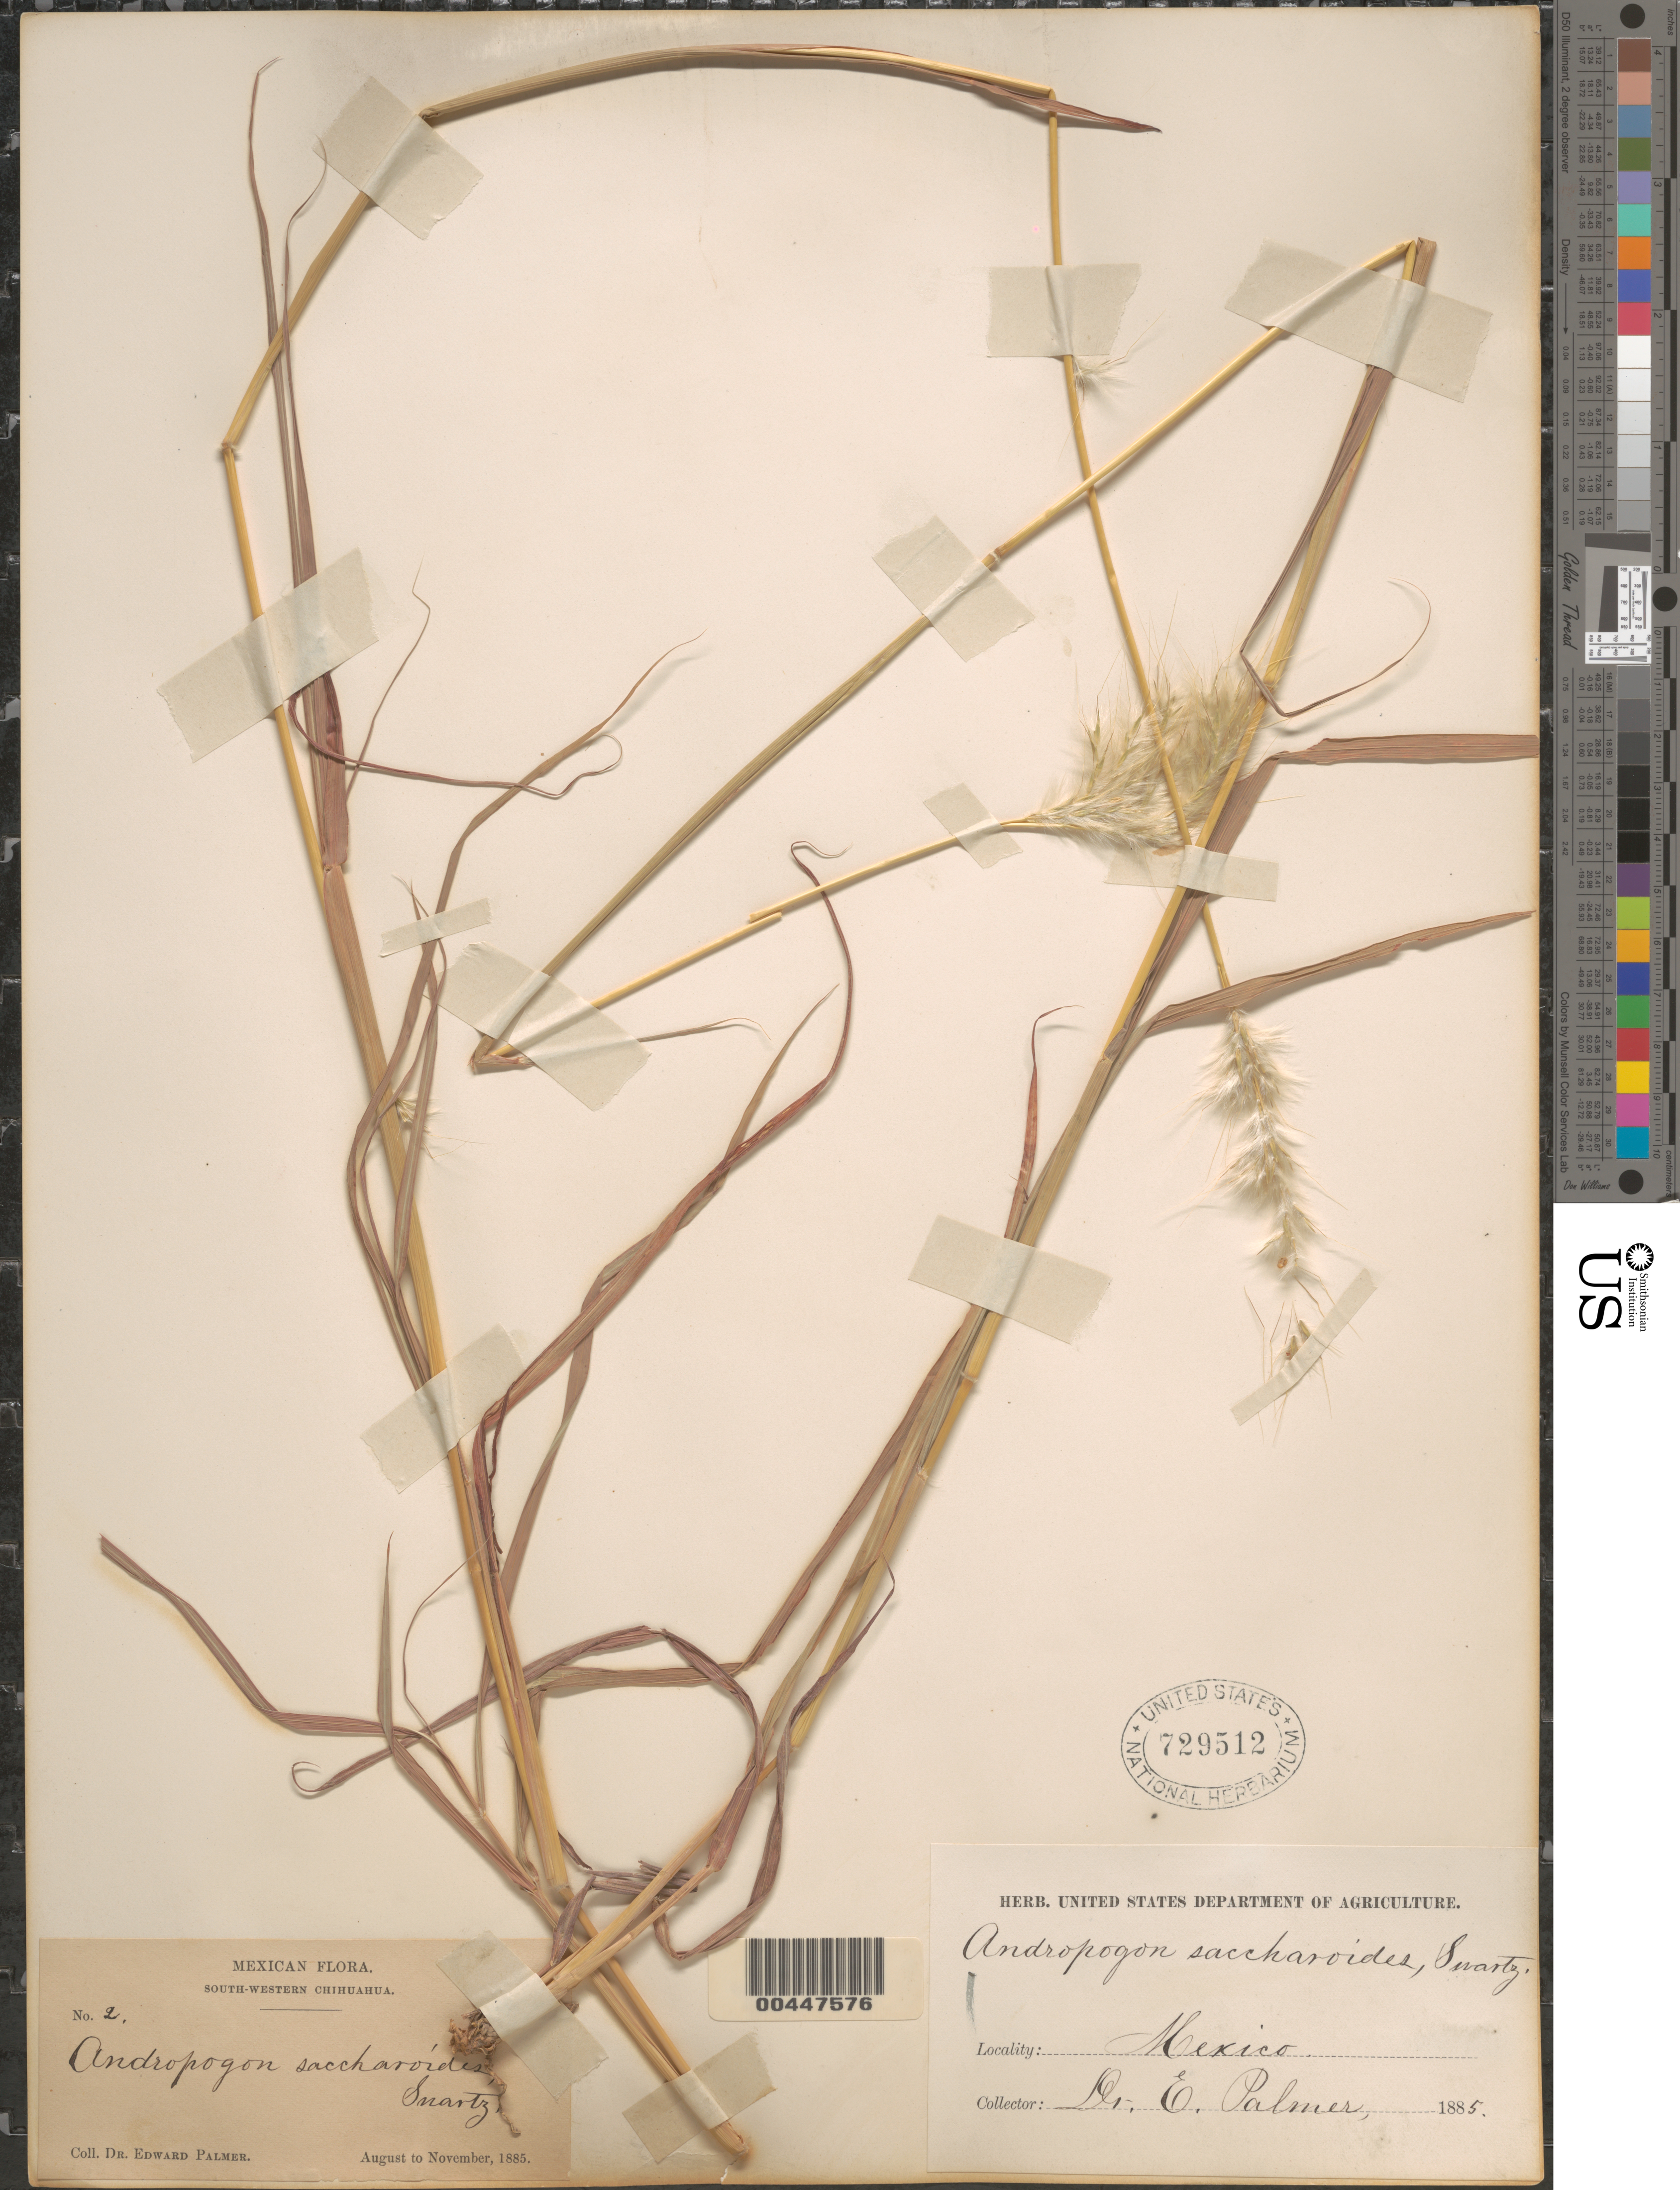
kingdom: Plantae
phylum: Tracheophyta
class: Liliopsida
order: Poales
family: Poaceae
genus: Andropogon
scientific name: Andropogon barbinodis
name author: Lag.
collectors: E. Palmer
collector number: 2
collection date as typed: Aug 1885 to Nov 1885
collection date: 1885-08/1885-11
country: Mexico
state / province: Chihuahua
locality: South-western Chihuahua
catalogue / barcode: US 729512